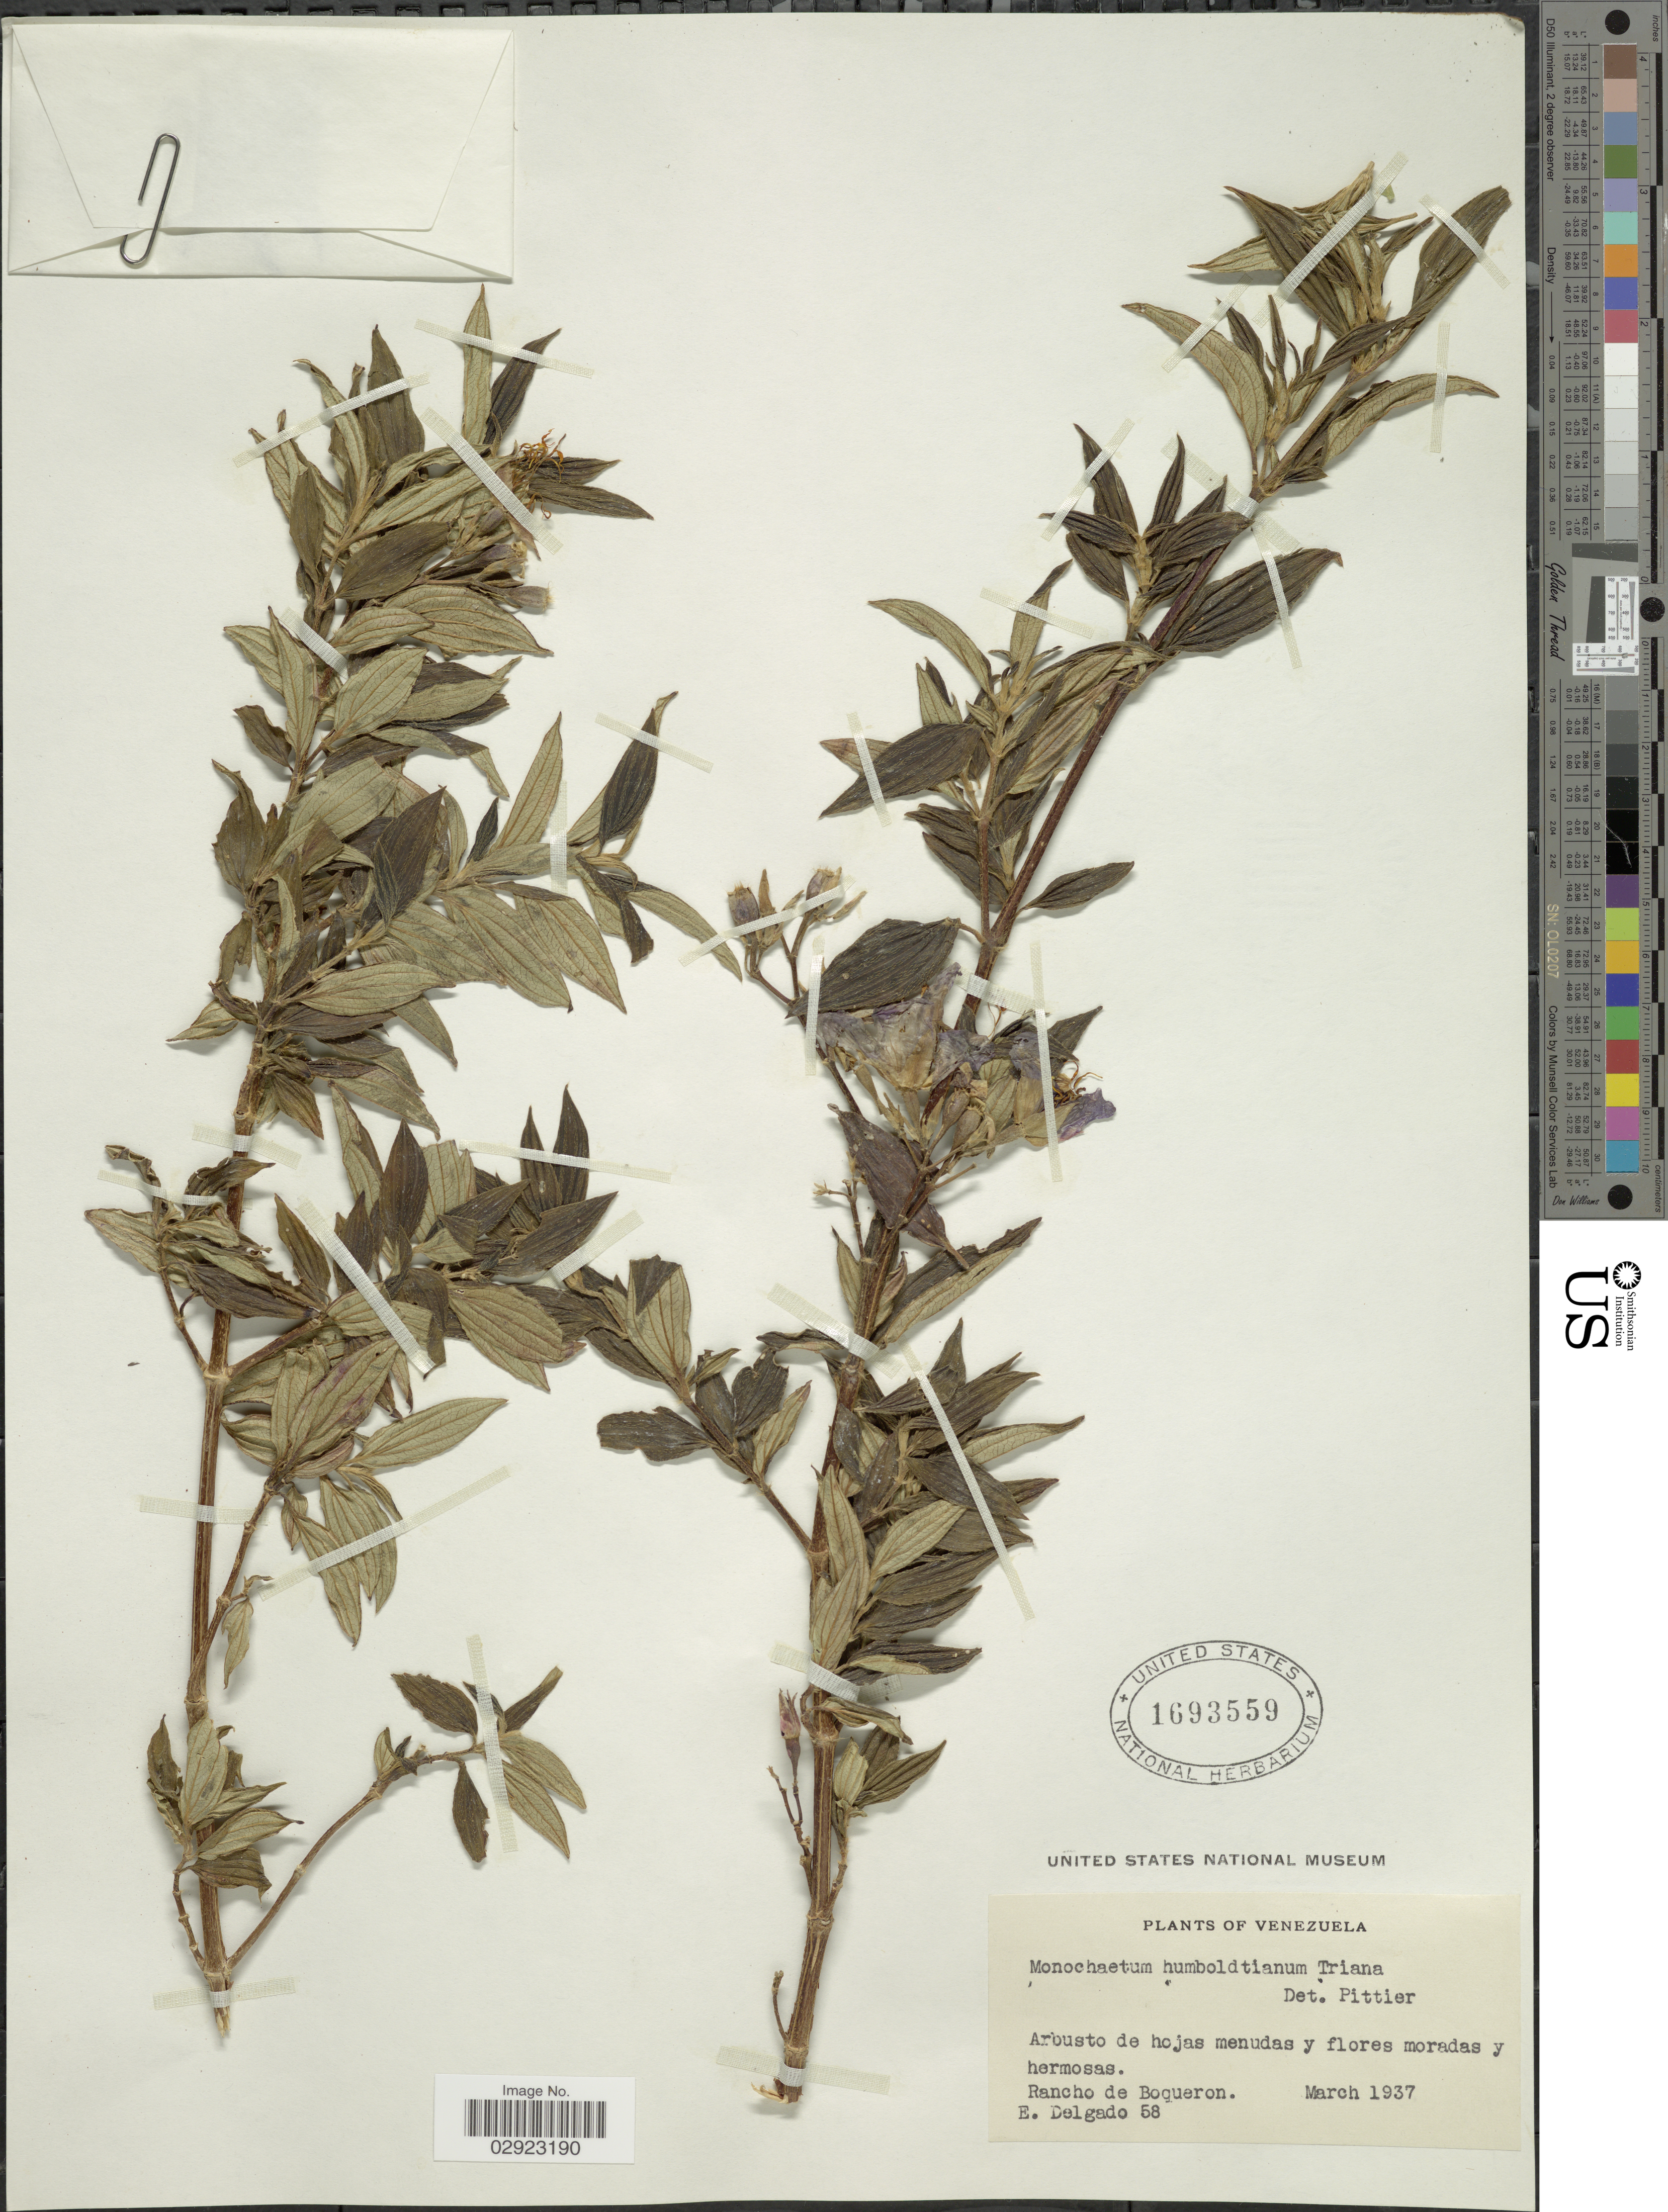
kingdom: Plantae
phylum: Tracheophyta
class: Magnoliopsida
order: Myrtales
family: Melastomataceae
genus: Monochaetum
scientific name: Monochaetum humboldtianum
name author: Kunth ex Walp.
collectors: E. Delgado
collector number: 58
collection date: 1937-03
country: Venezuela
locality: Rancho de Boqueron.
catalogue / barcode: US 1693559